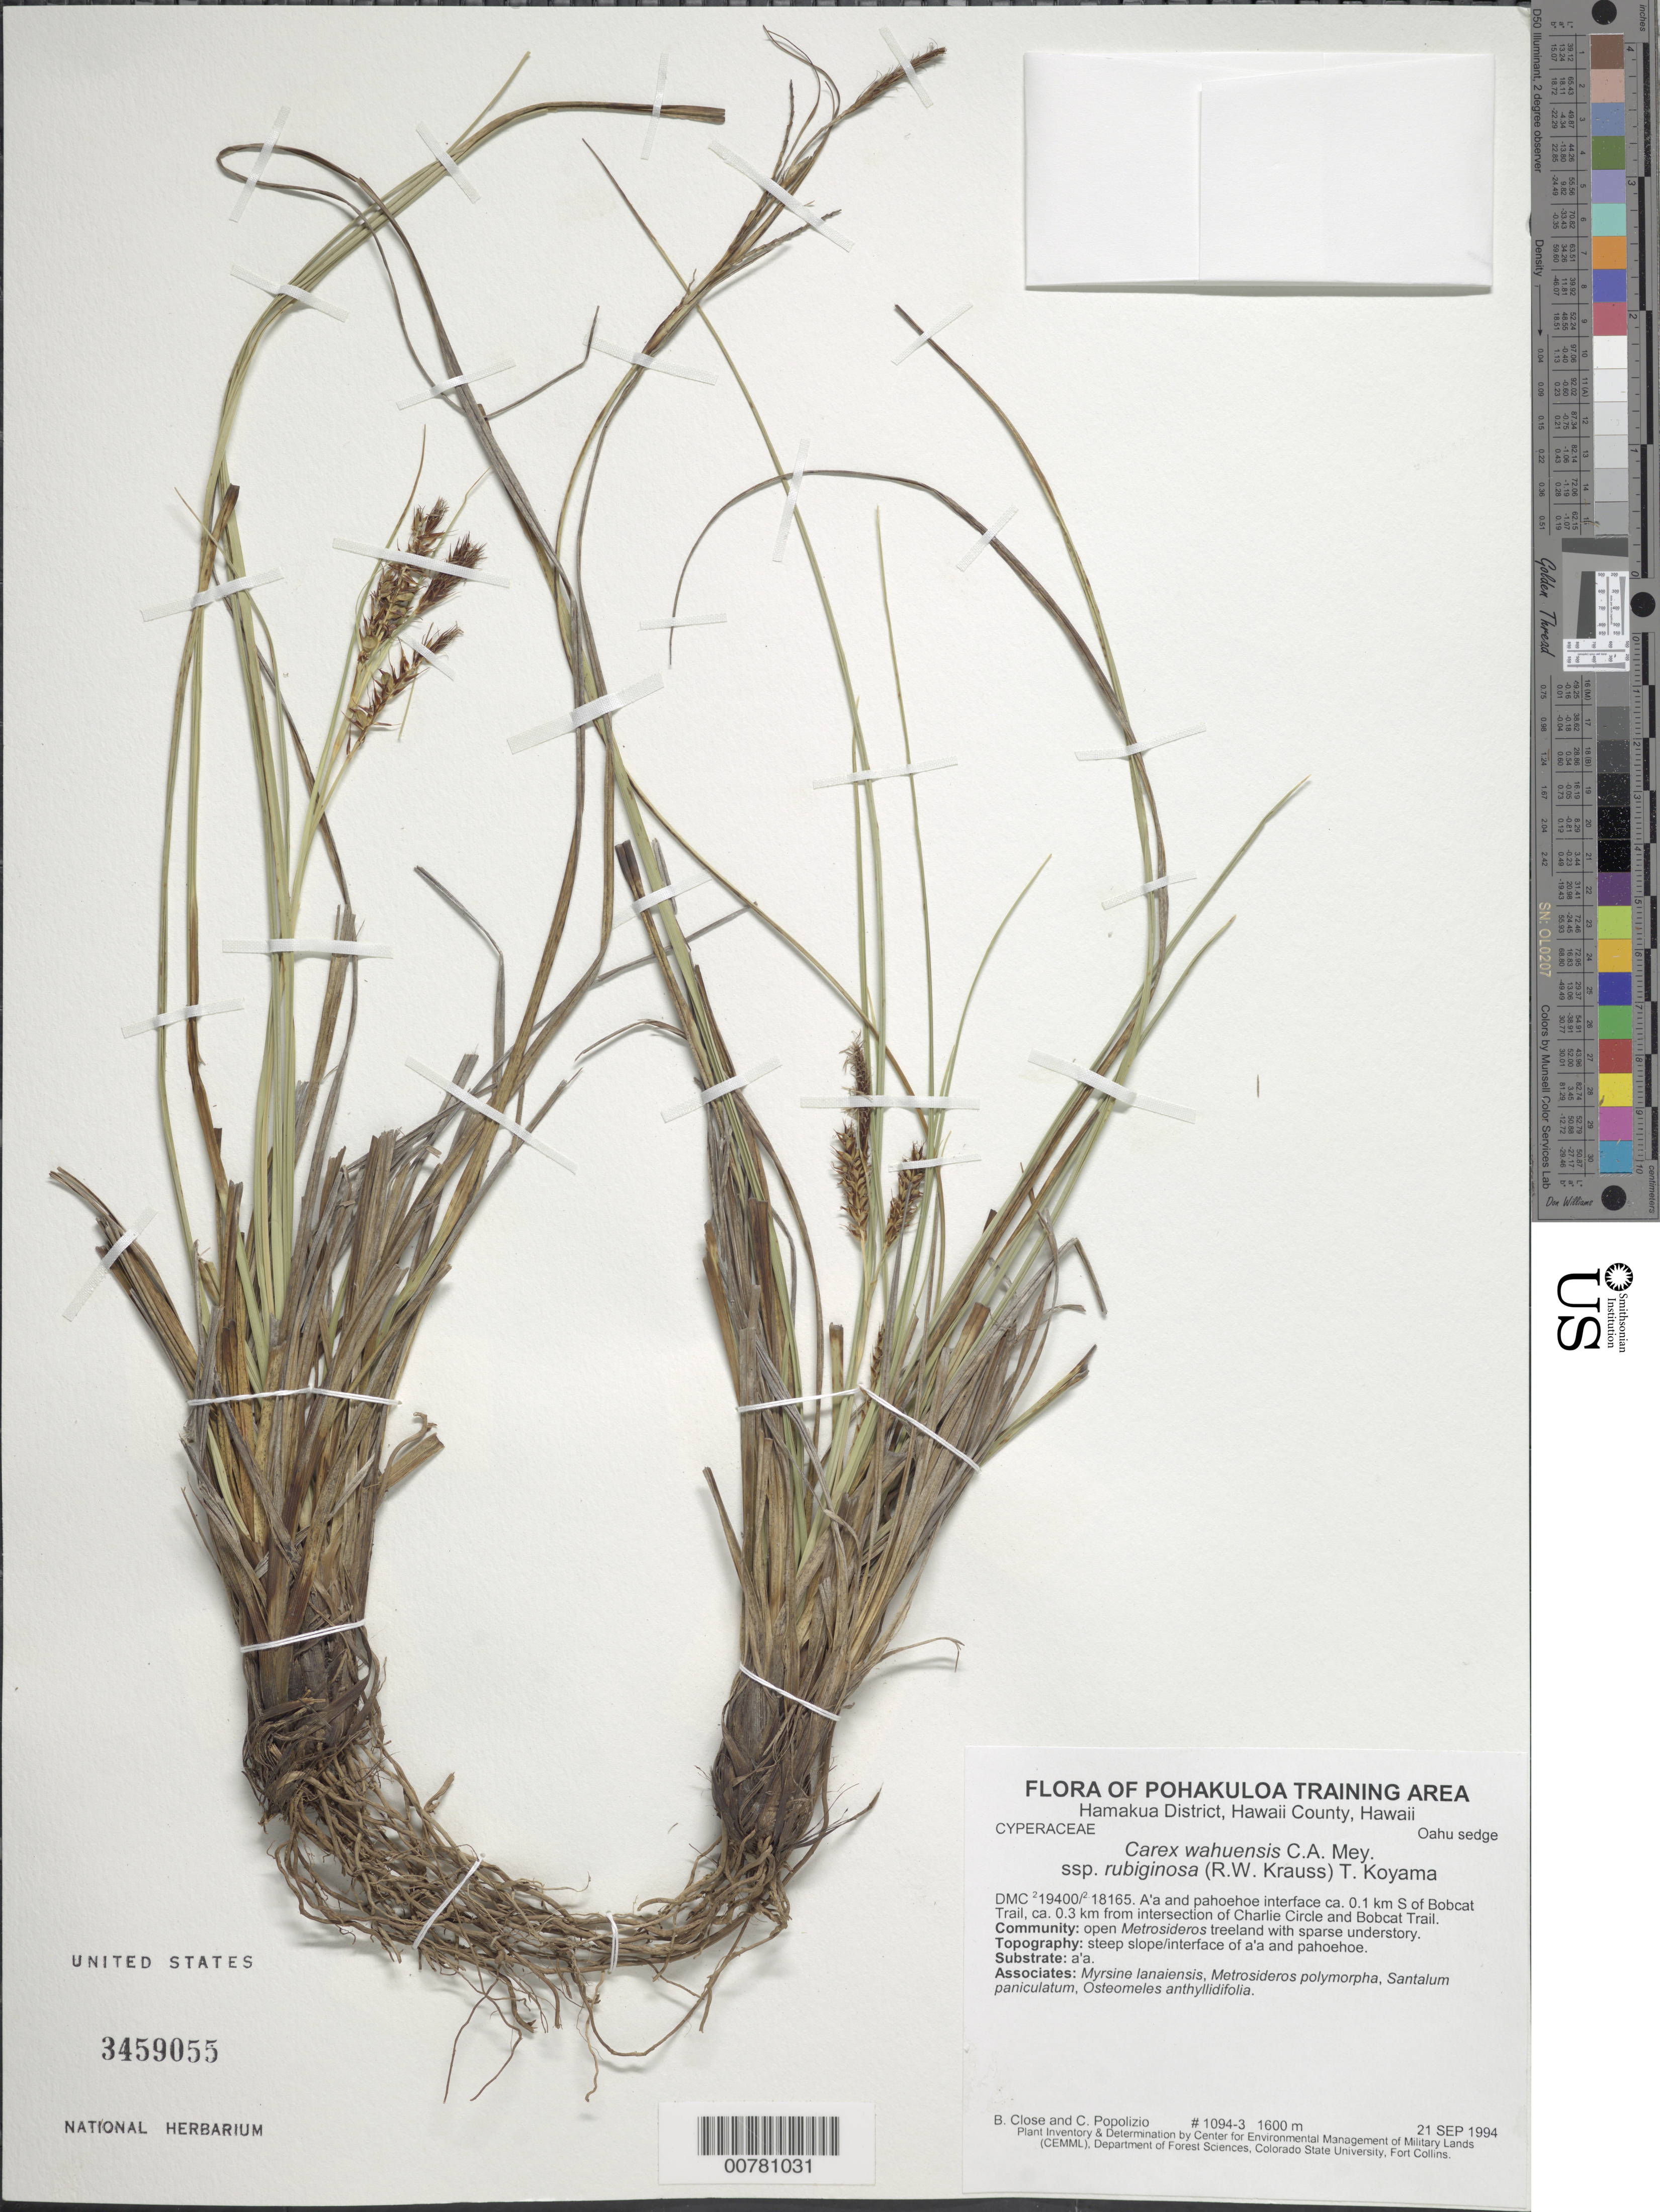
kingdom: Plantae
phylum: Tracheophyta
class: Liliopsida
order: Poales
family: Cyperaceae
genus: Carex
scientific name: Carex wahuensis subsp. rubiginosa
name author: (R.W. Krauss) T. Koyama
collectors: B. Close & C. Popolizio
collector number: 1094-3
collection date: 1994-09-21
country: United States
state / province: Hawaii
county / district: Hawaii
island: Hawaii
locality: Hamakua District, S of Bobcat Trail, ca. 0.3 km from intersection of Charlie Circle and Bobcat Trail.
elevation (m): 1600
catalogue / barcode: US 3459055